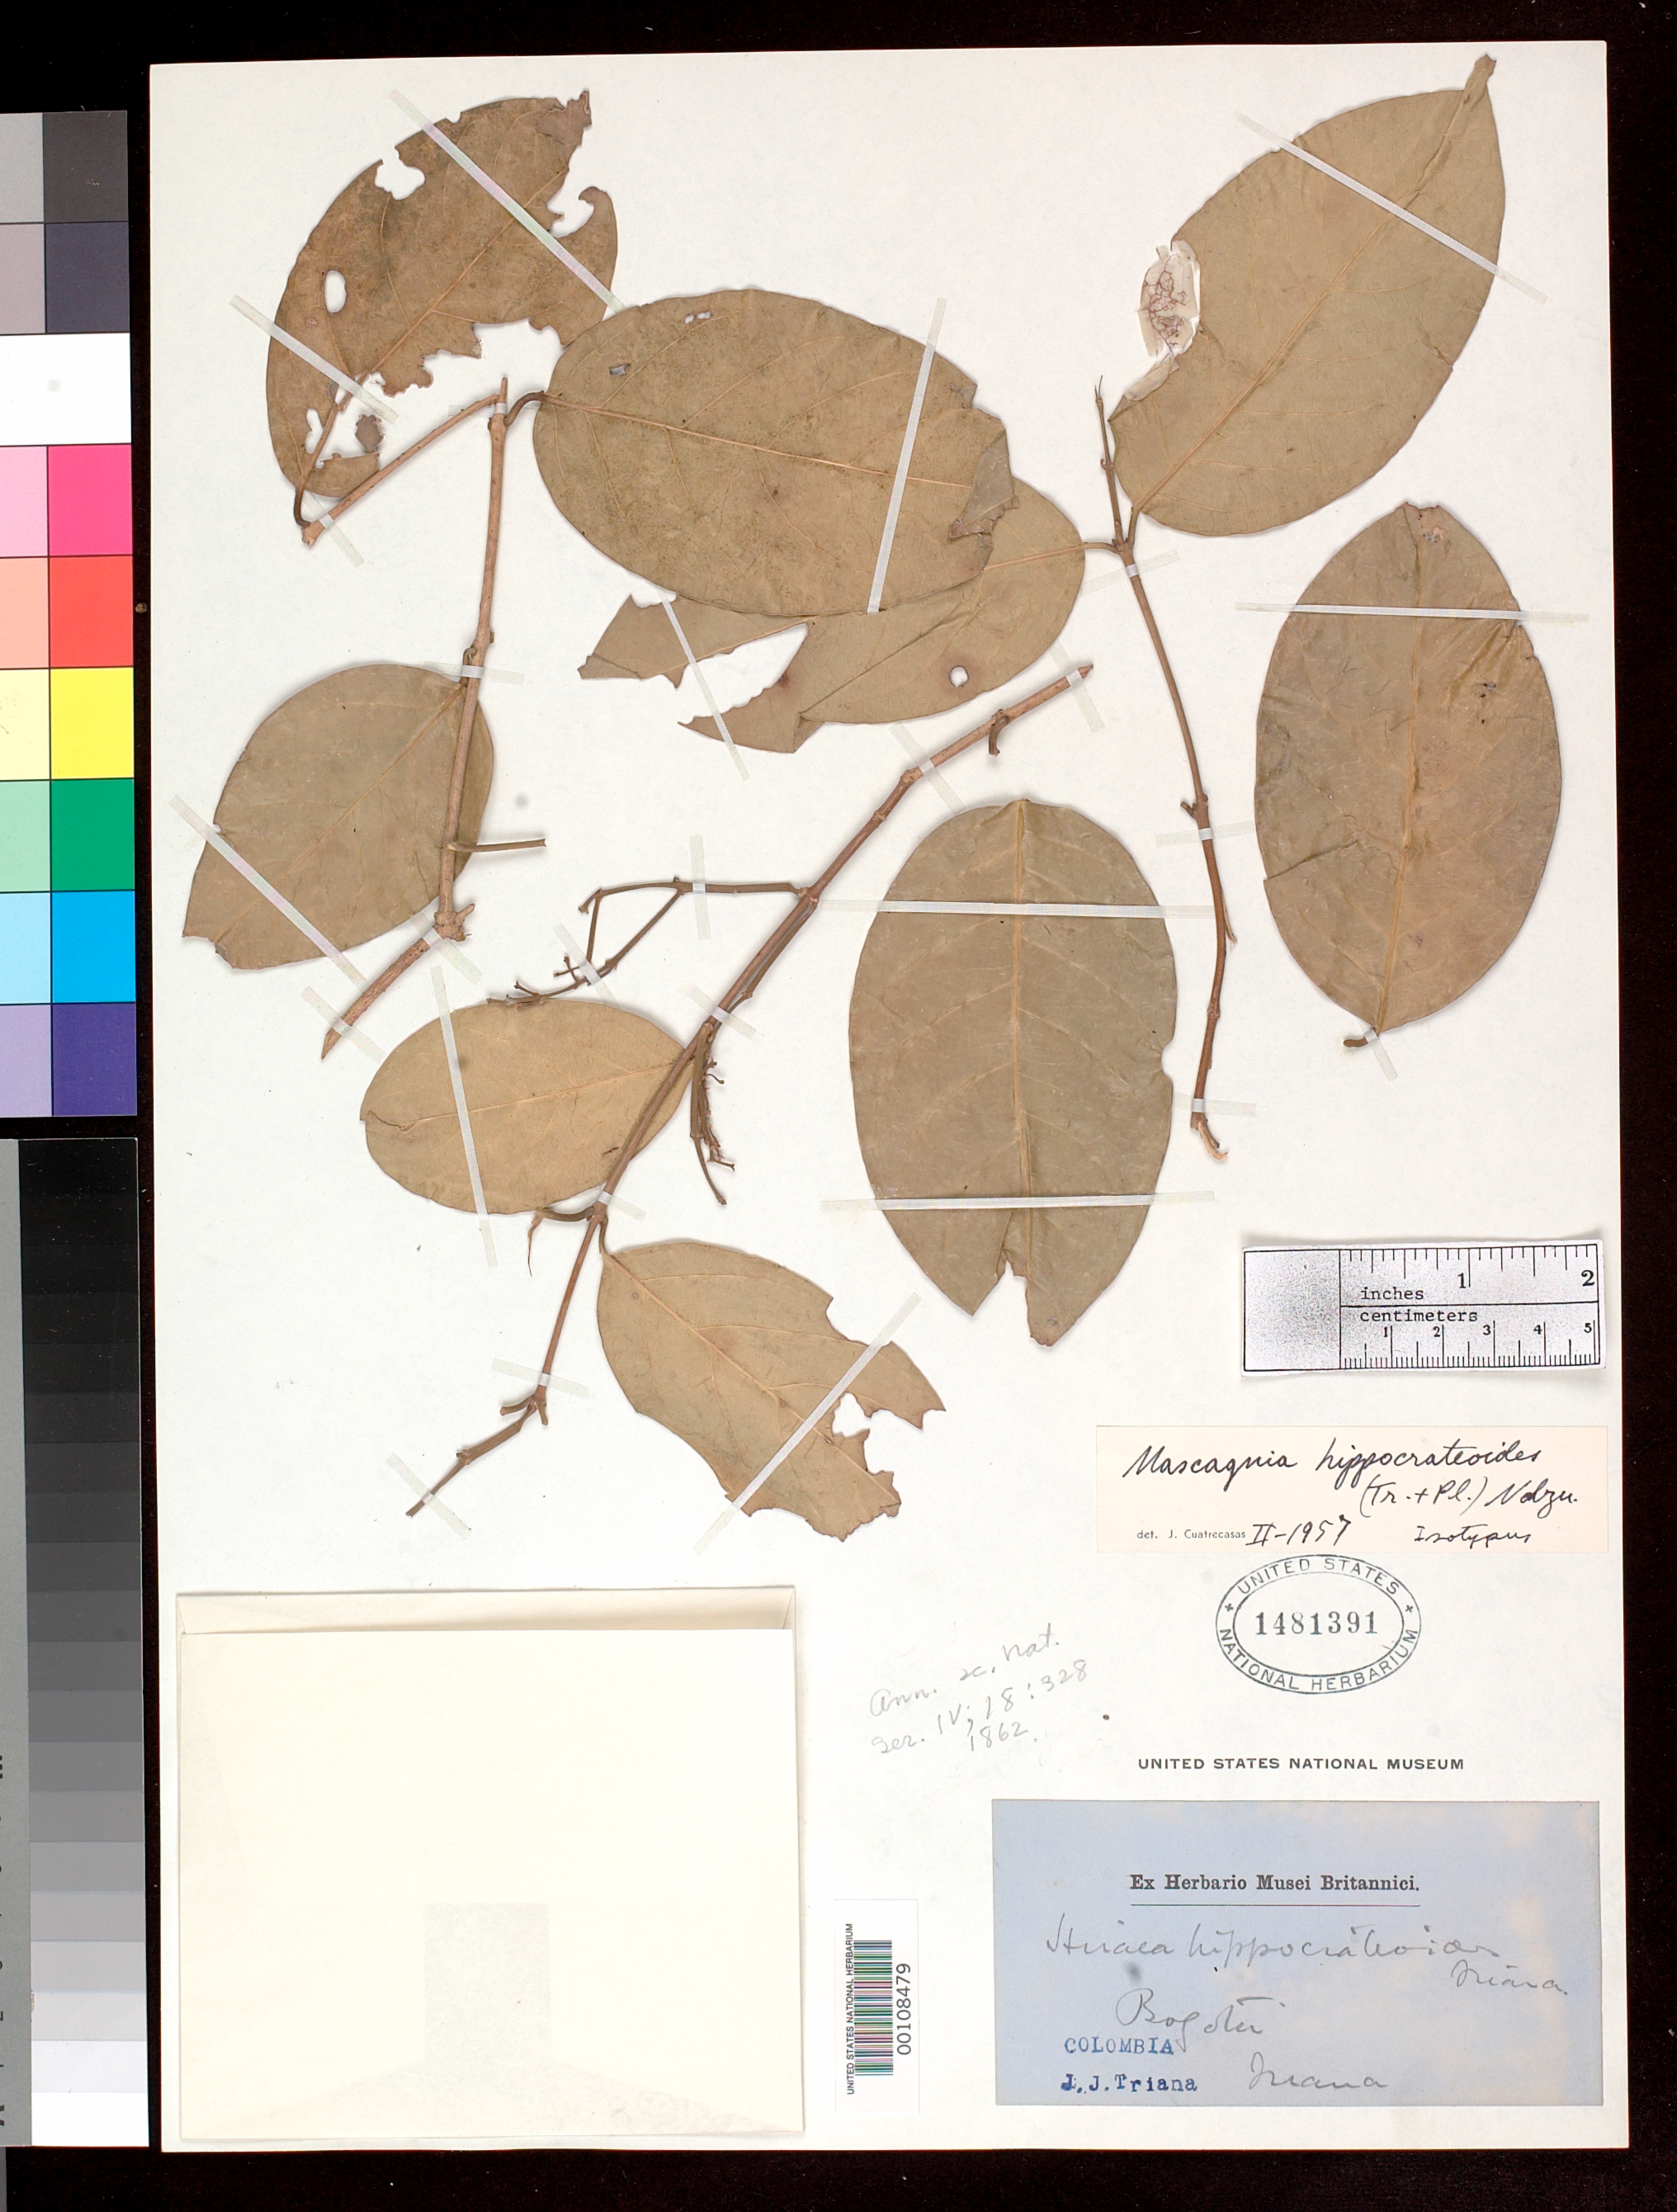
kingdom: Plantae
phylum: Tracheophyta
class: Magnoliopsida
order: Malpighiales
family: Malpighiaceae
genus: Hiraea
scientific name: Hiraea hippocrateoides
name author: Triana & Planch.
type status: Isotype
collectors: J. J. Triana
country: Colombia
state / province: Bogota D.C.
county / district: Bogotá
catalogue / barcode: US 1481391